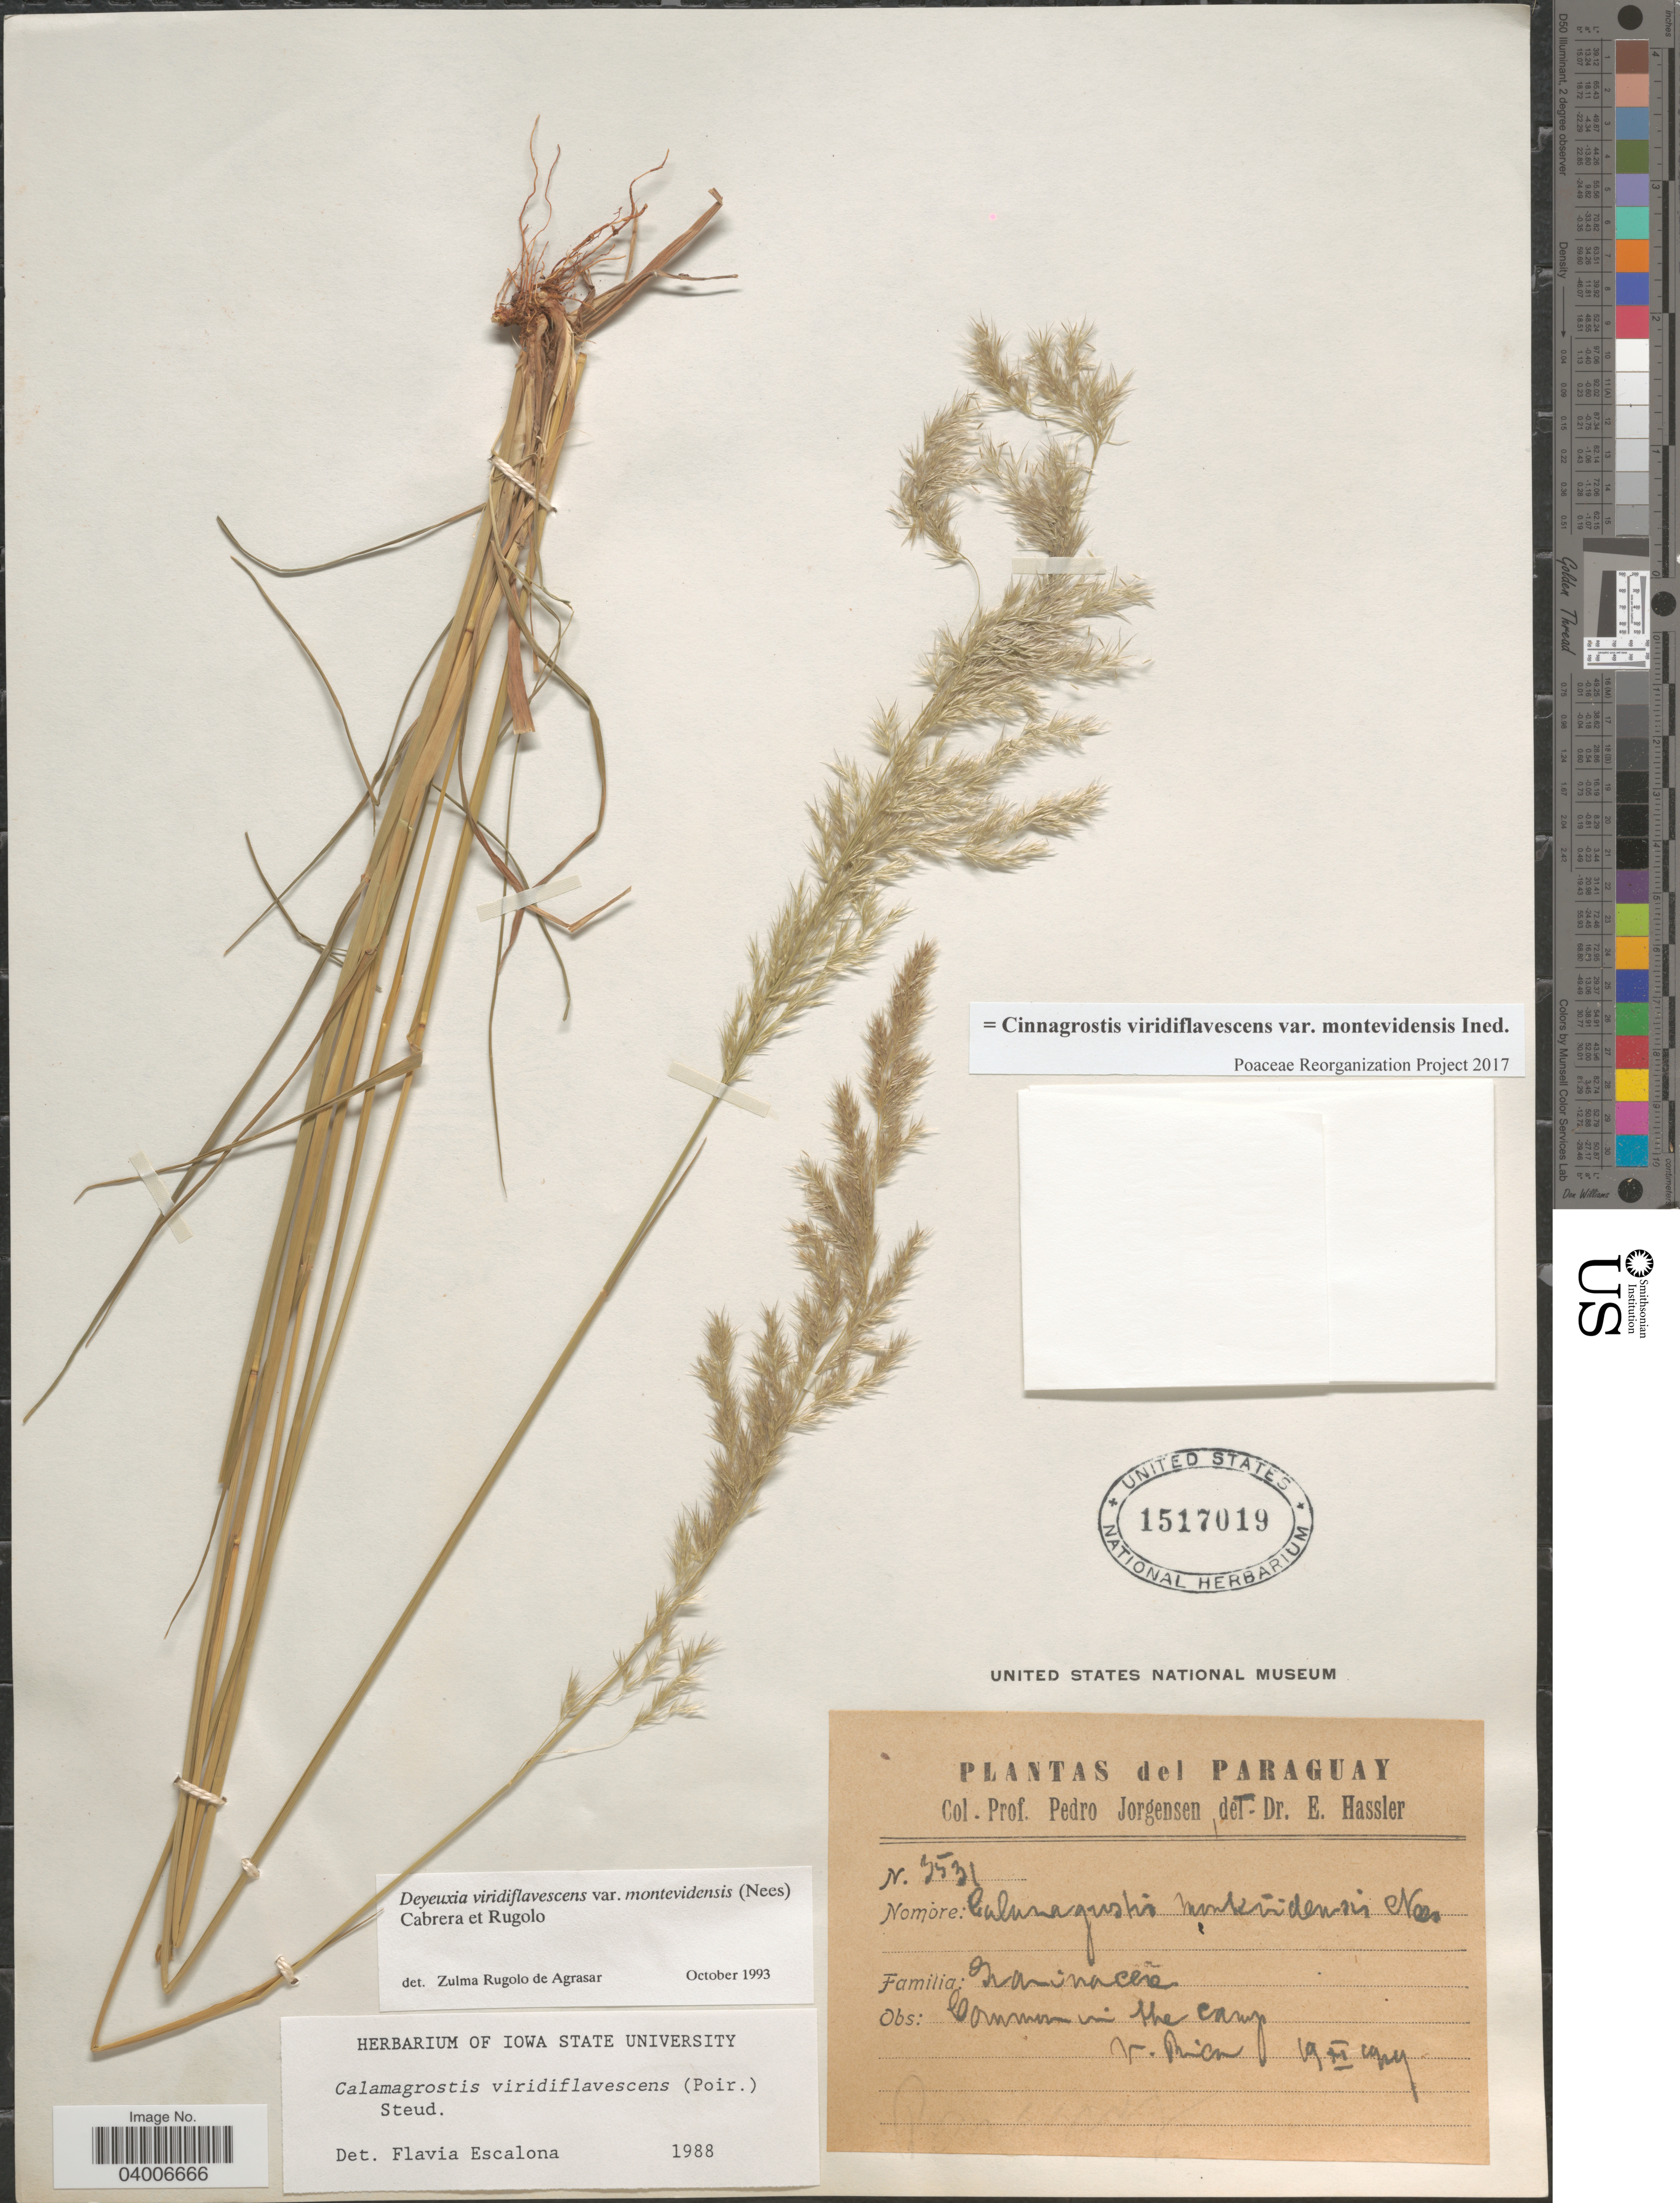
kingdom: Plantae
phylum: Tracheophyta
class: Liliopsida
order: Poales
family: Poaceae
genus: Cinnagrostis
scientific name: Cinnagrostis viridiflavescens var. montevidensis ined.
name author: (Nees) P.M. Peterson et al.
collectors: P. Jörgensen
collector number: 3531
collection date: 1929-11-19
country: Paraguay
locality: V. Rica.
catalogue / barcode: US 1517019